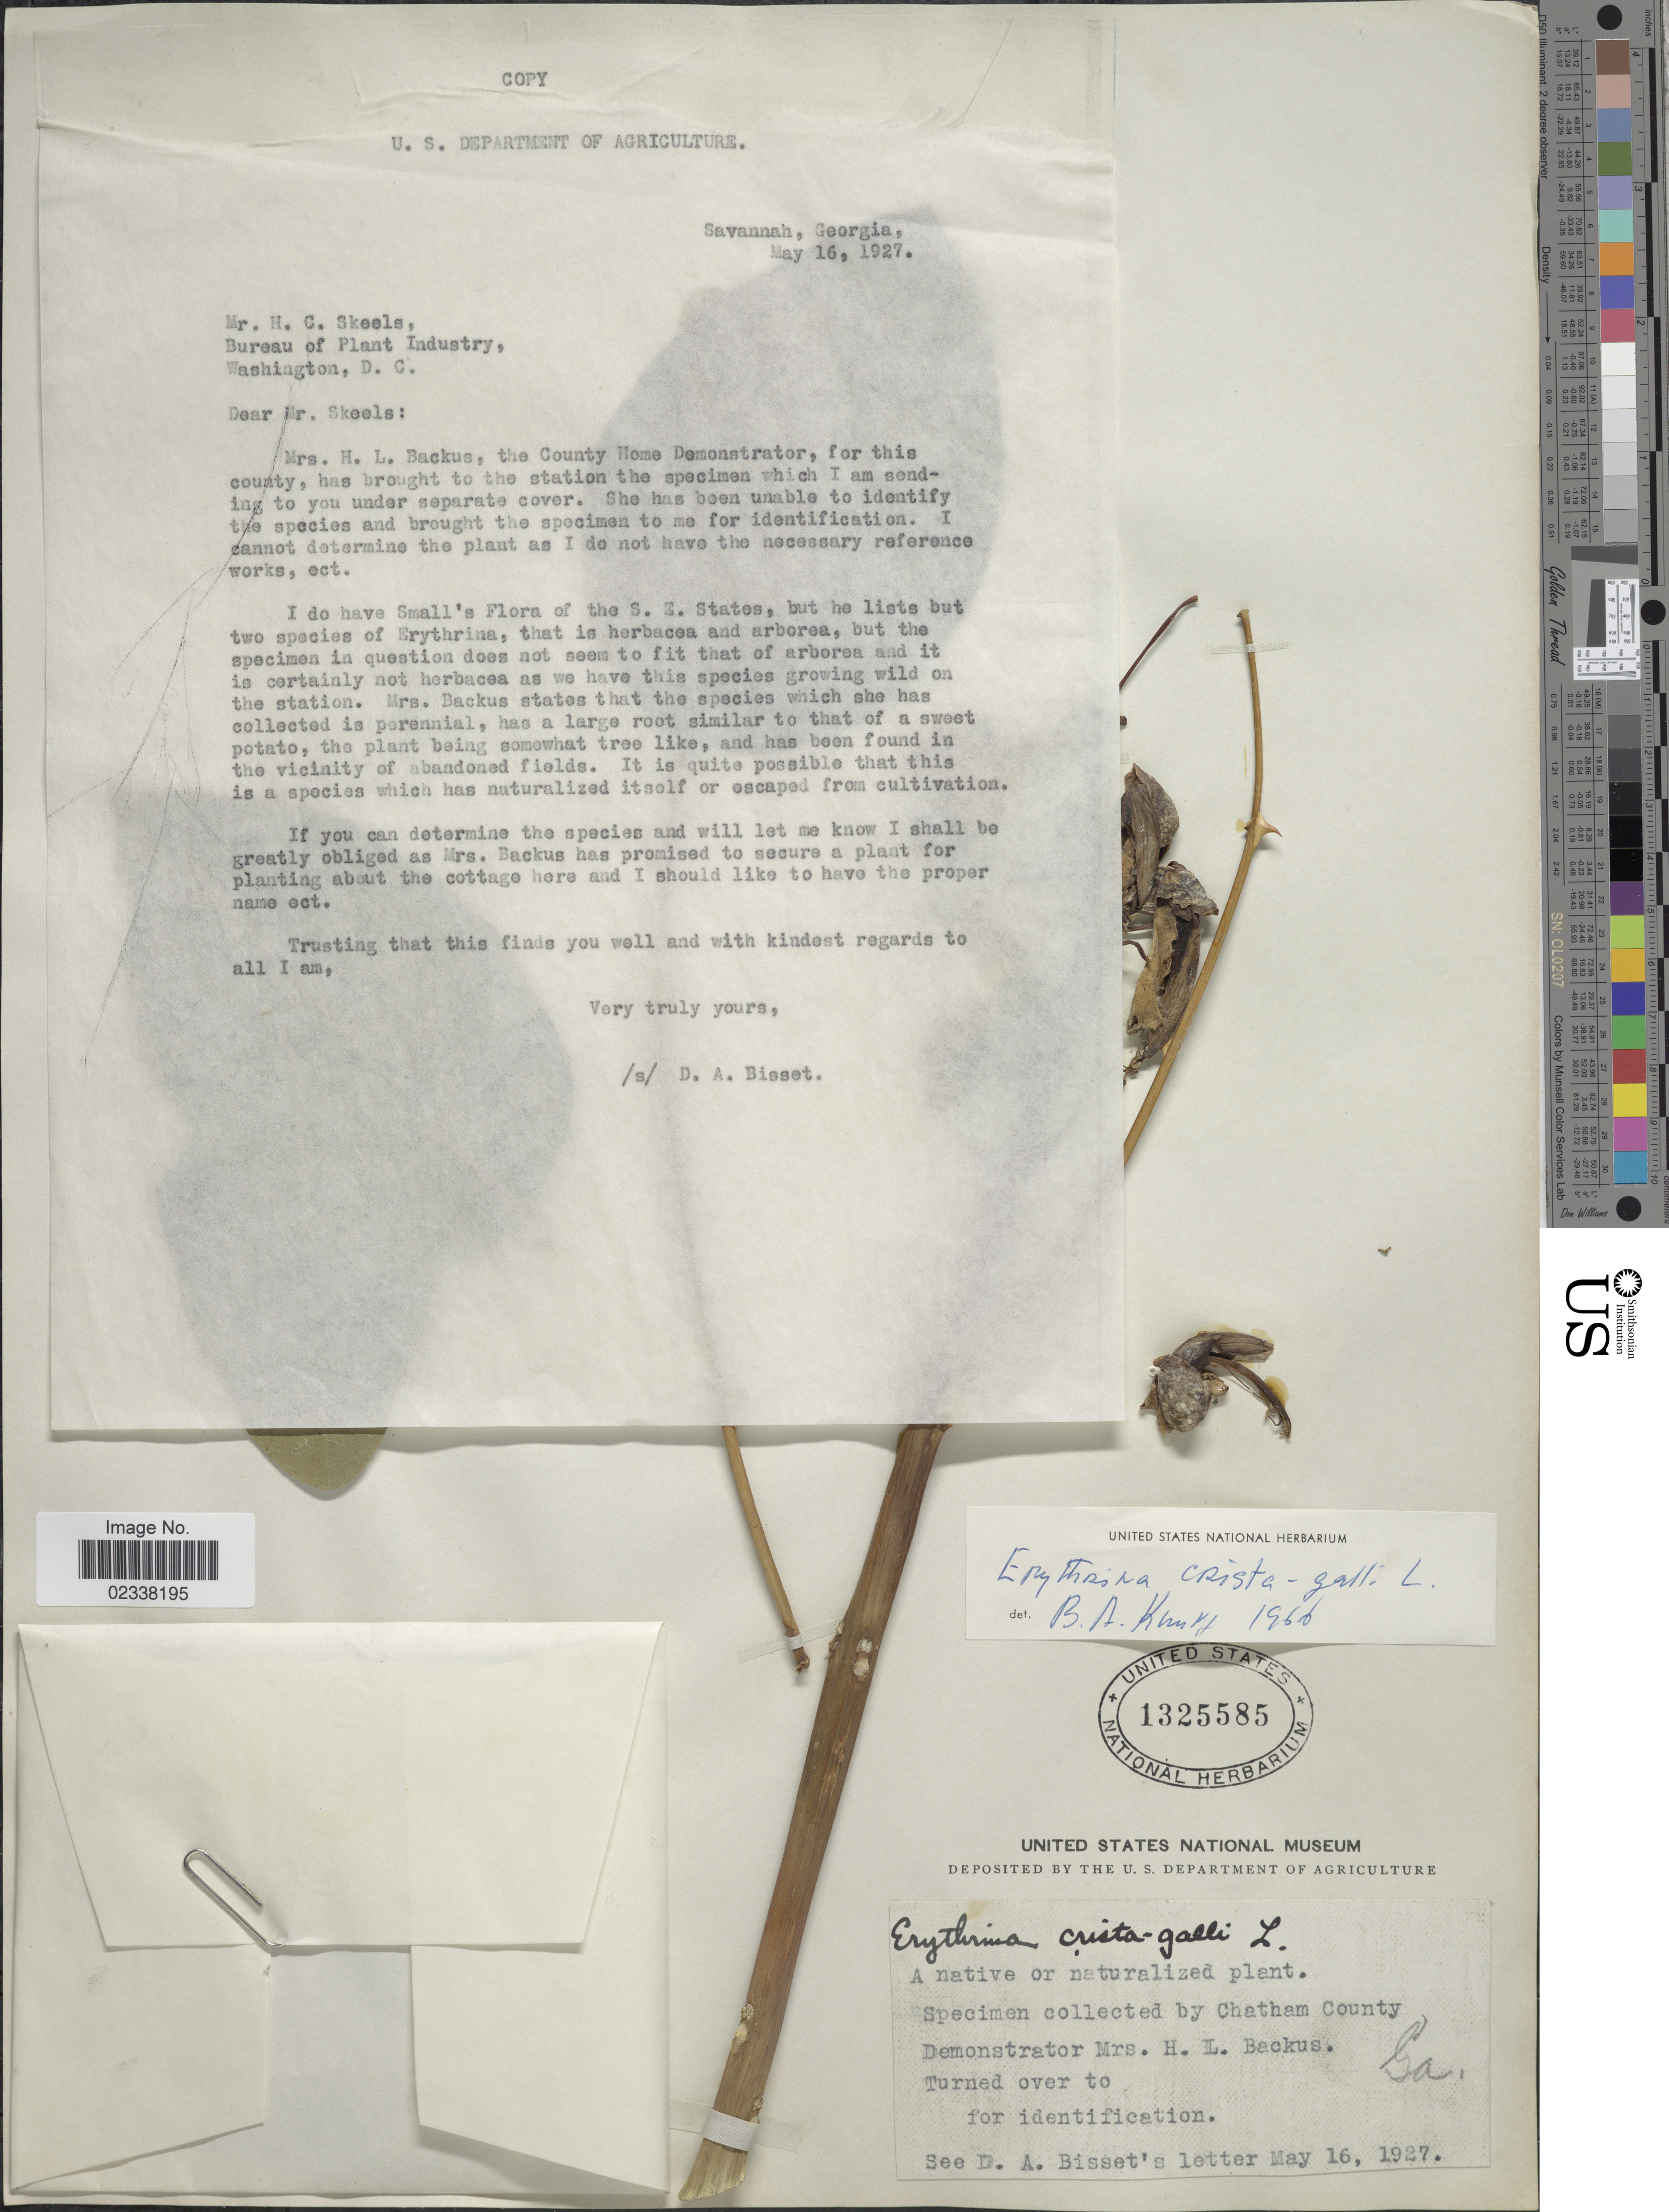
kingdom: Plantae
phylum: Tracheophyta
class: Magnoliopsida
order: Fabales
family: Fabaceae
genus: Erythrina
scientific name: Erythrina crista-galli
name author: L.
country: United States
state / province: Georgia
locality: Chatham County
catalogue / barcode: US 1325585